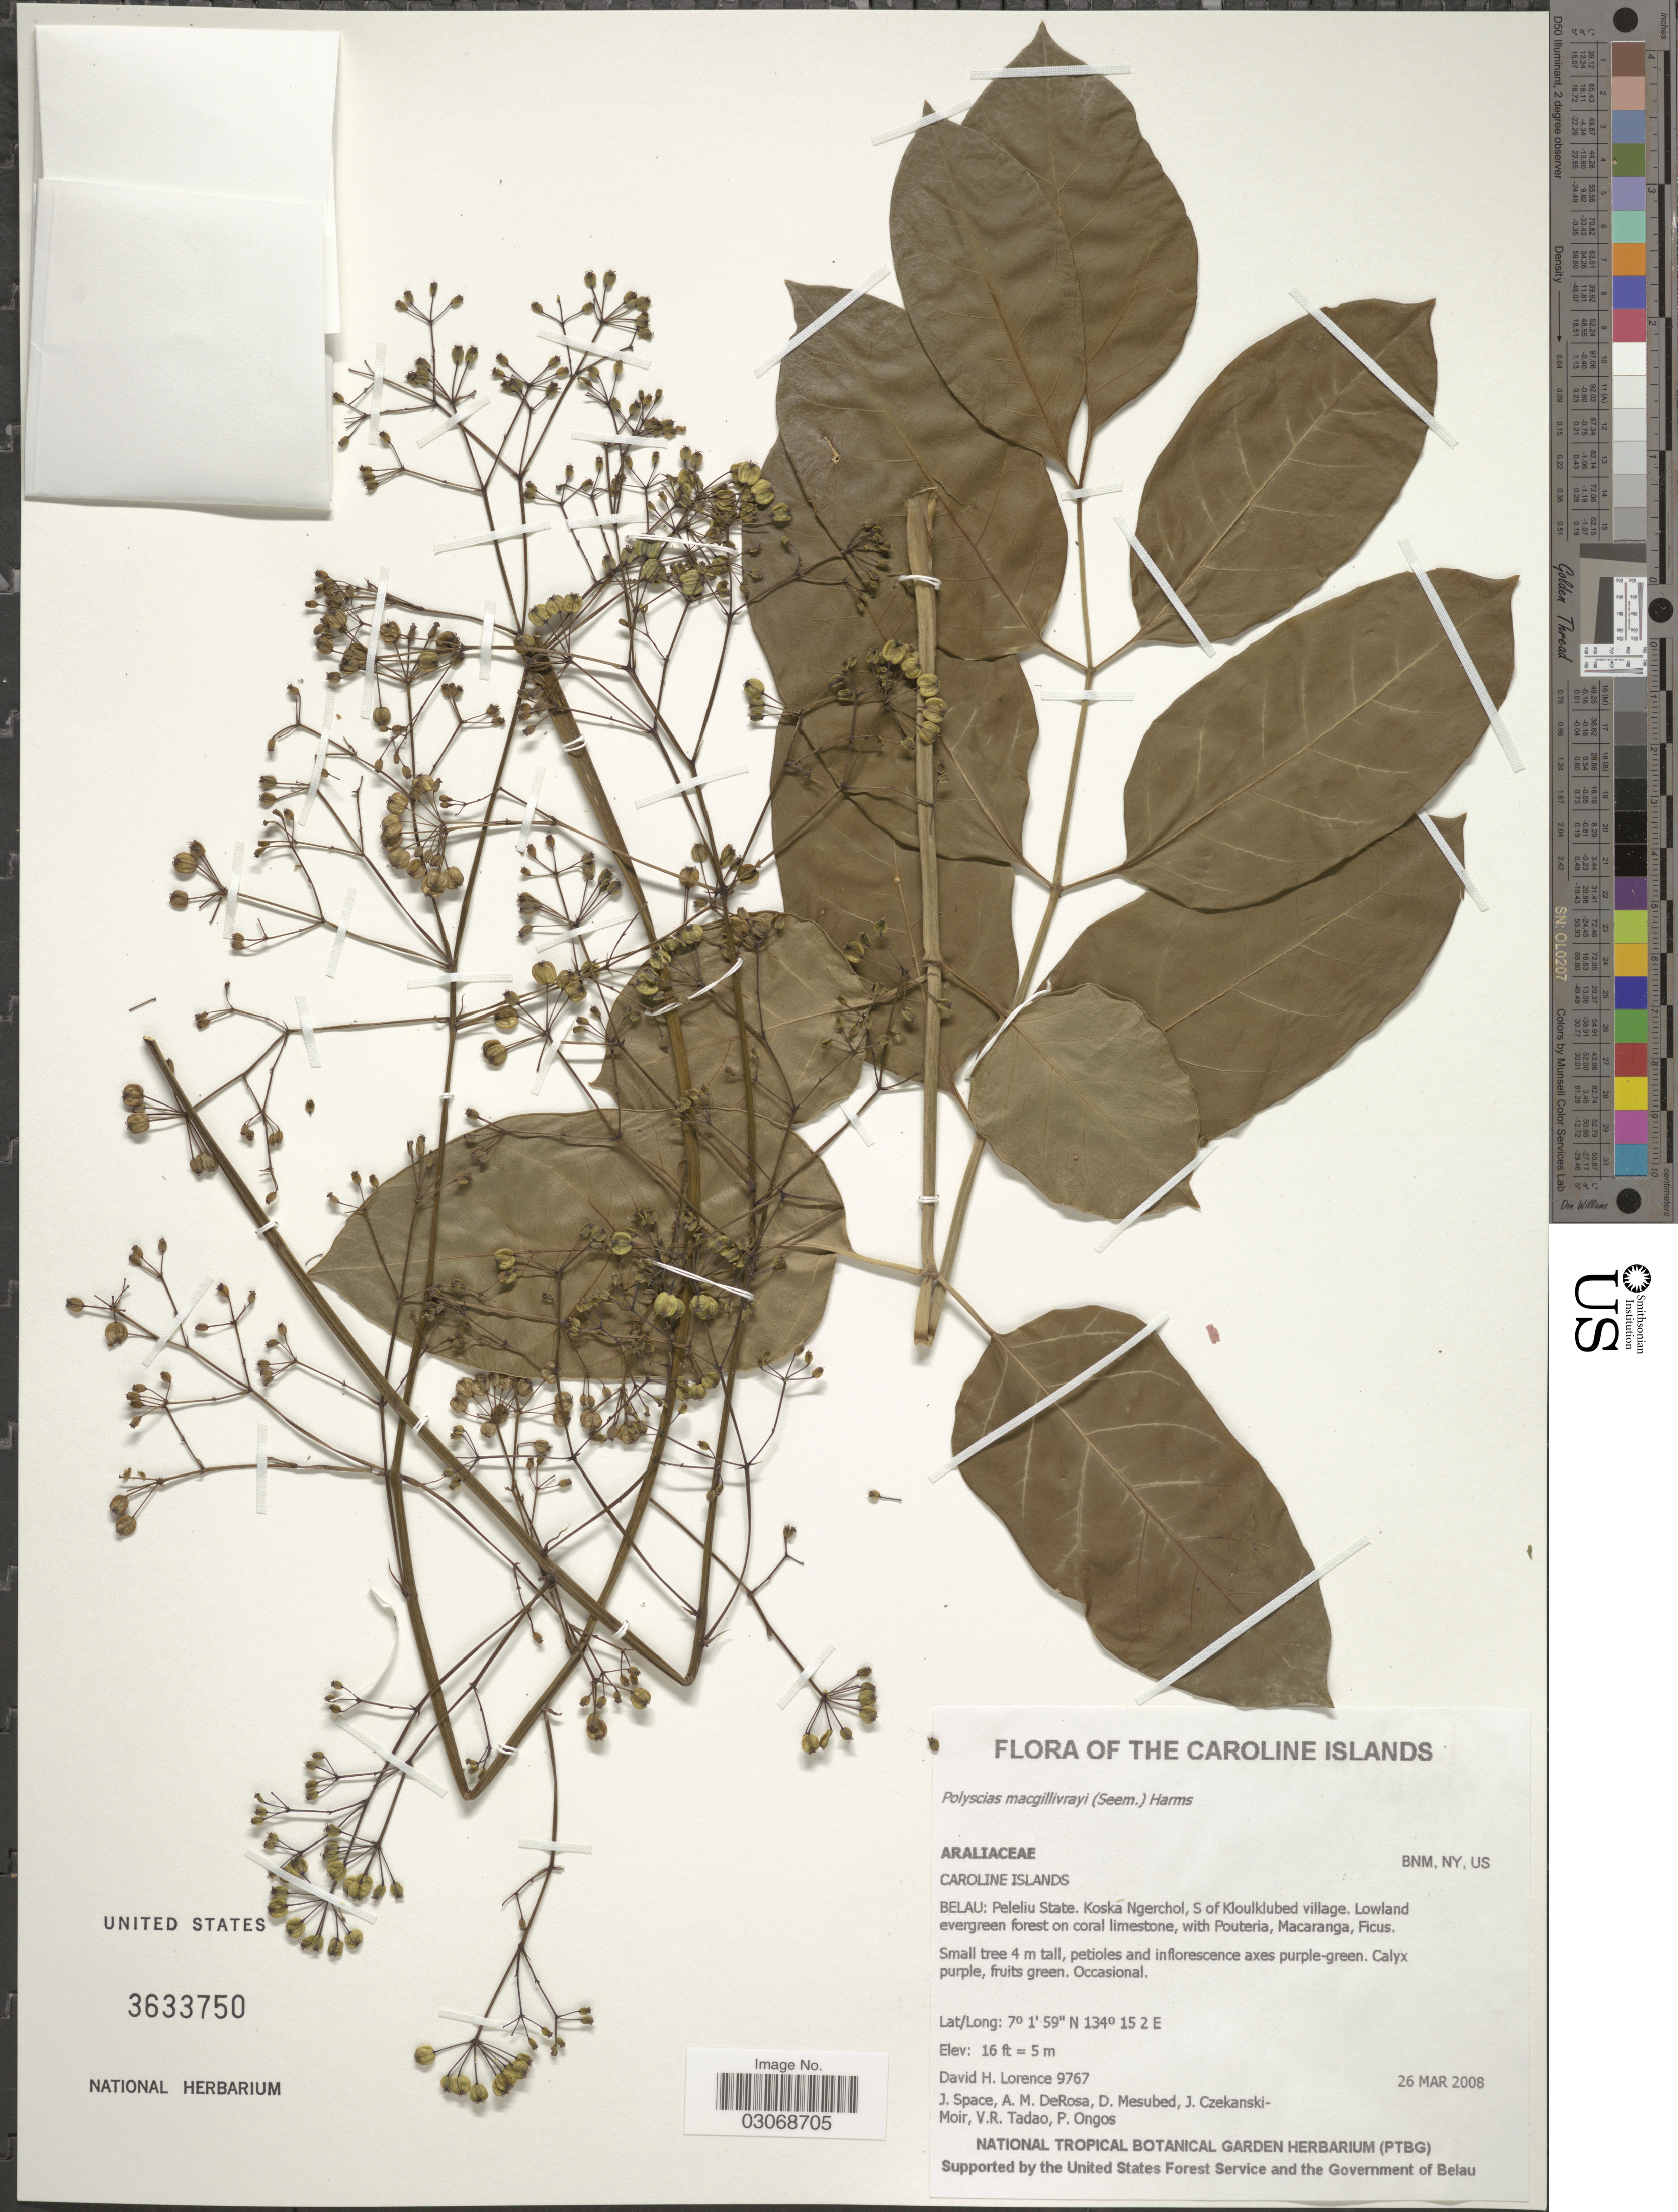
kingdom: Plantae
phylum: Tracheophyta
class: Magnoliopsida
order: Apiales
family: Araliaceae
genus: Polyscias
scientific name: Polyscias macgillivrayi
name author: Harms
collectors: D. Lorence, J. Space, A. DeRosa, D. Mesubed & et al.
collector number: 9767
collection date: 2008-03-26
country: Palau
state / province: Belau Outliers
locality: The Caroline Islands, Caroline Islands, Belau: Peleliu State. Koska Ngerchol, S of Kloulklubed village.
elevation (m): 5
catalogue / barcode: US 3633750